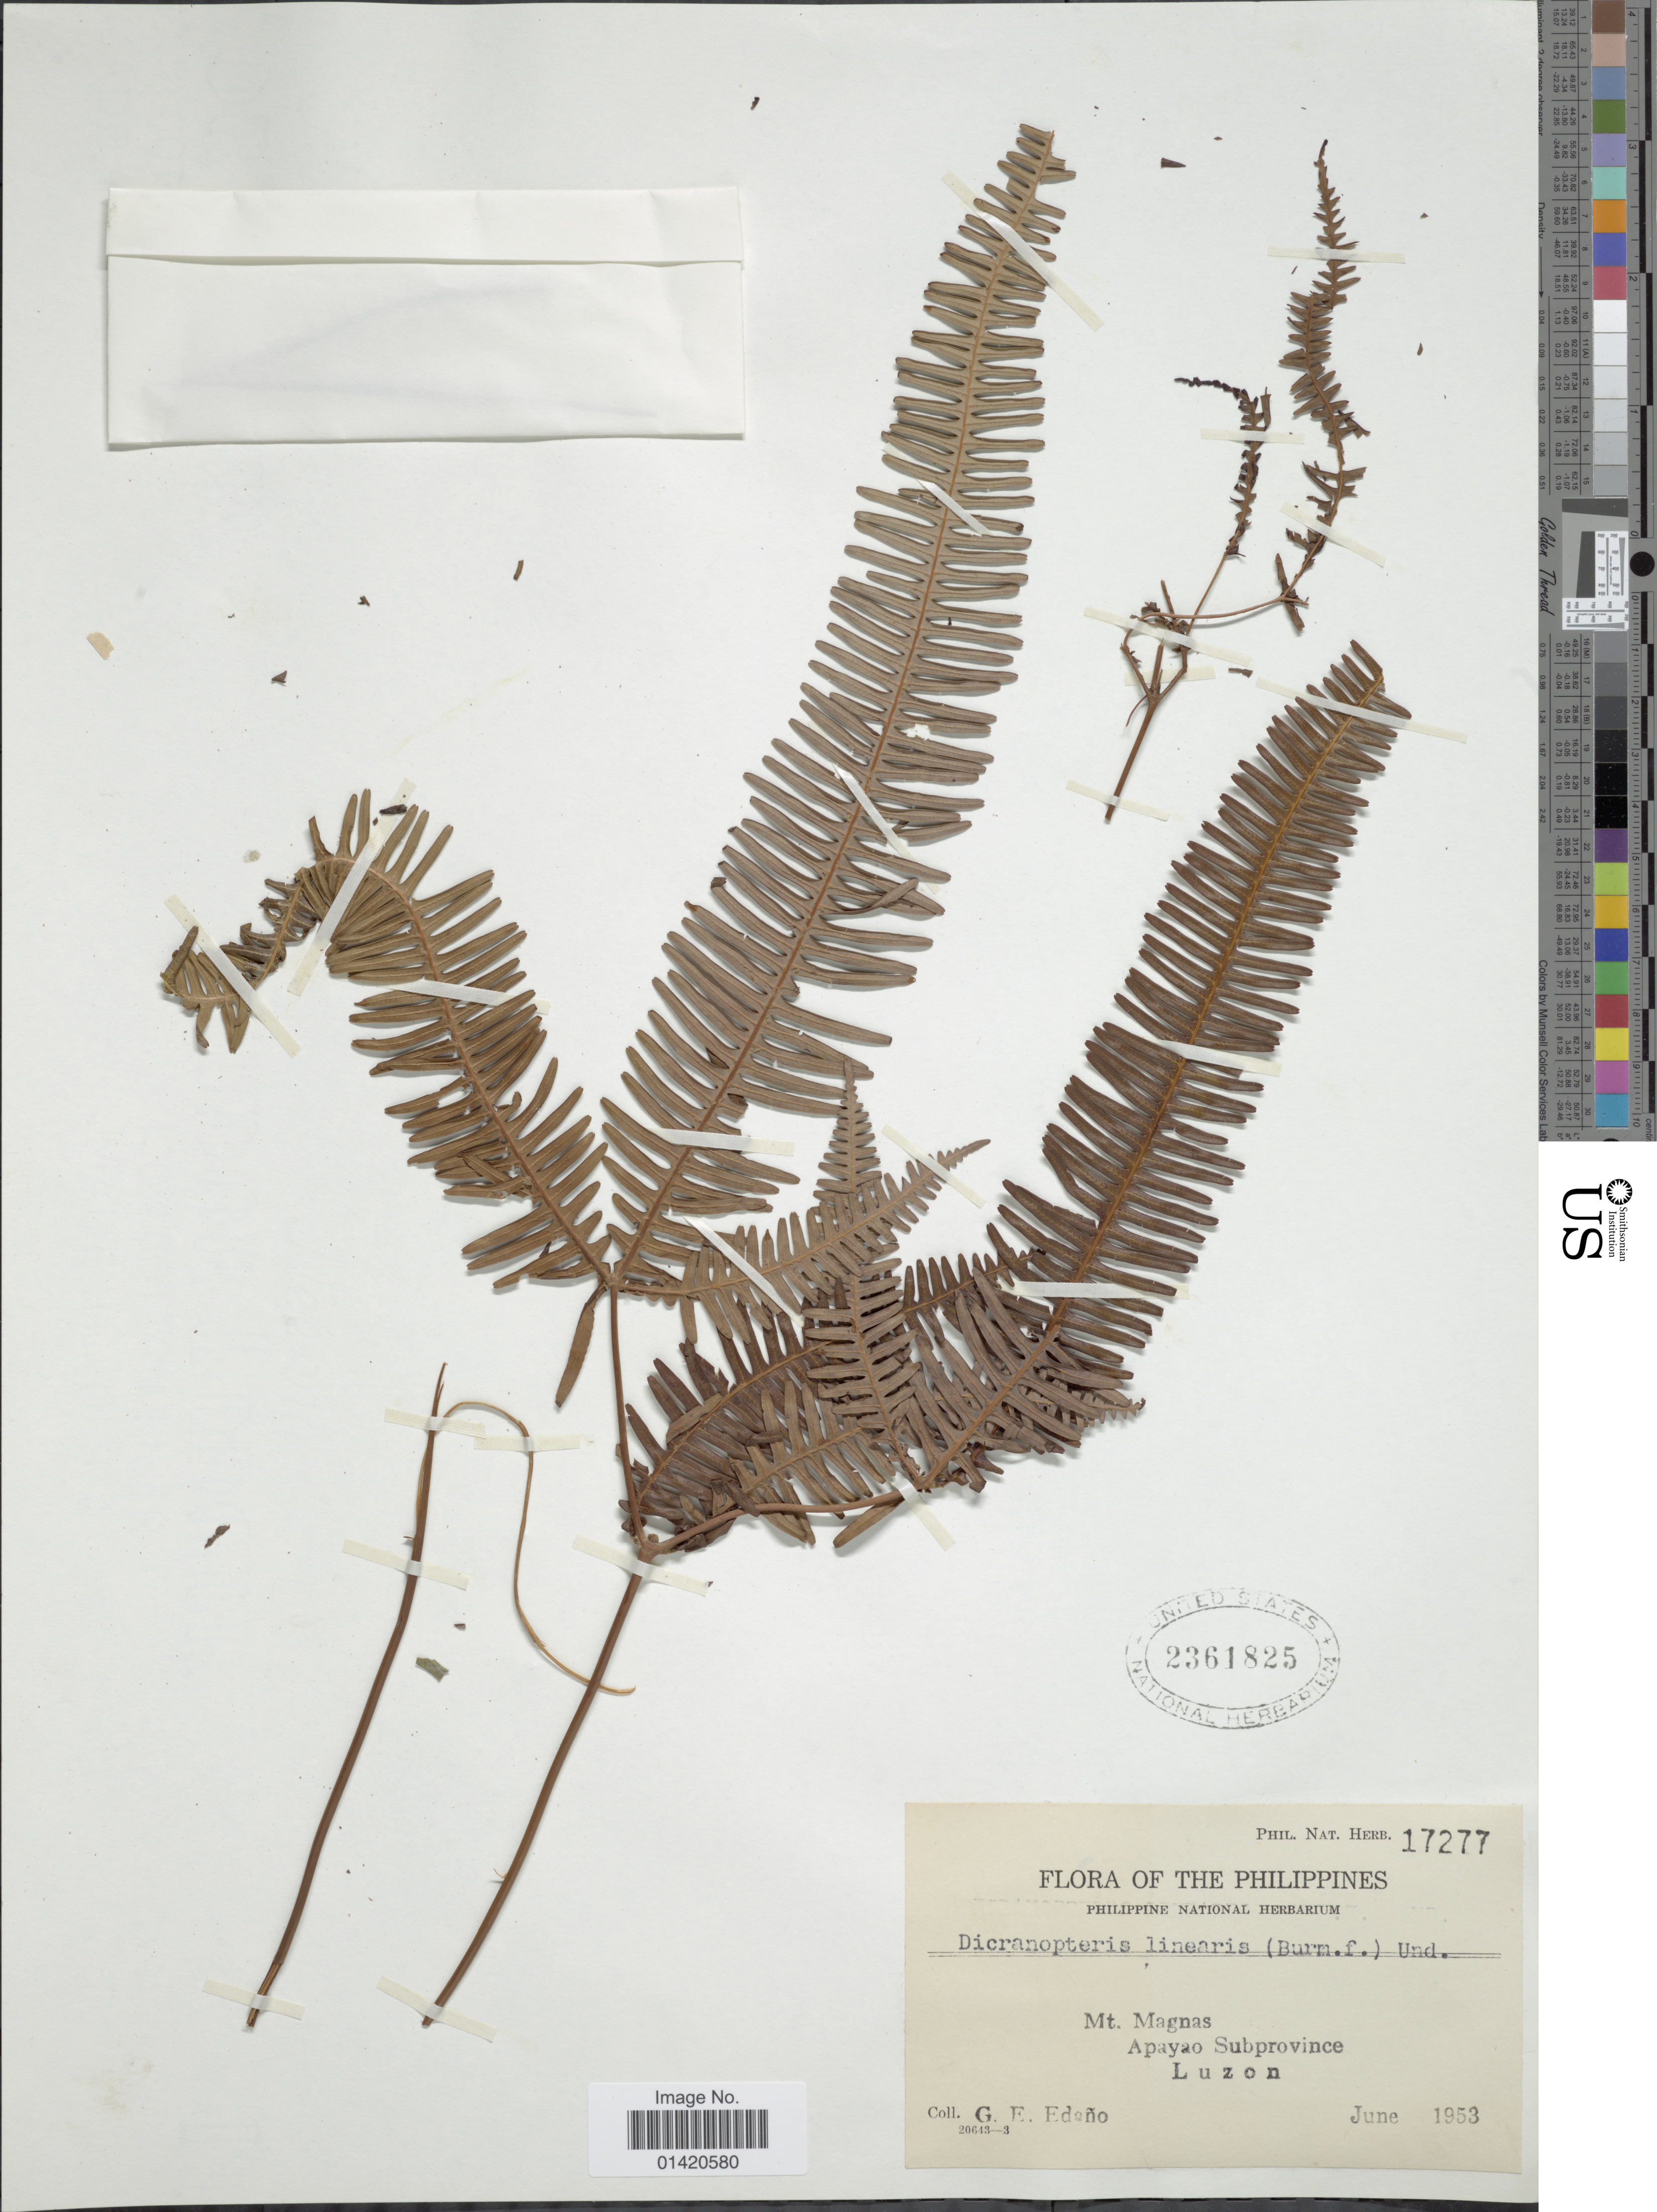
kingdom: Plantae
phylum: Tracheophyta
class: Polypodiopsida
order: Gleicheniales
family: Gleicheniaceae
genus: Dicranopteris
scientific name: Dicranopteris linearis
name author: (Burm. f.) Underw.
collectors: G. E. Edaño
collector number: Phil. Nat Herb. 17277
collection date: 1953-06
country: Philippines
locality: Mt Magnas, Apayao Subprovince, Luzon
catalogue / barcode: US 2361825